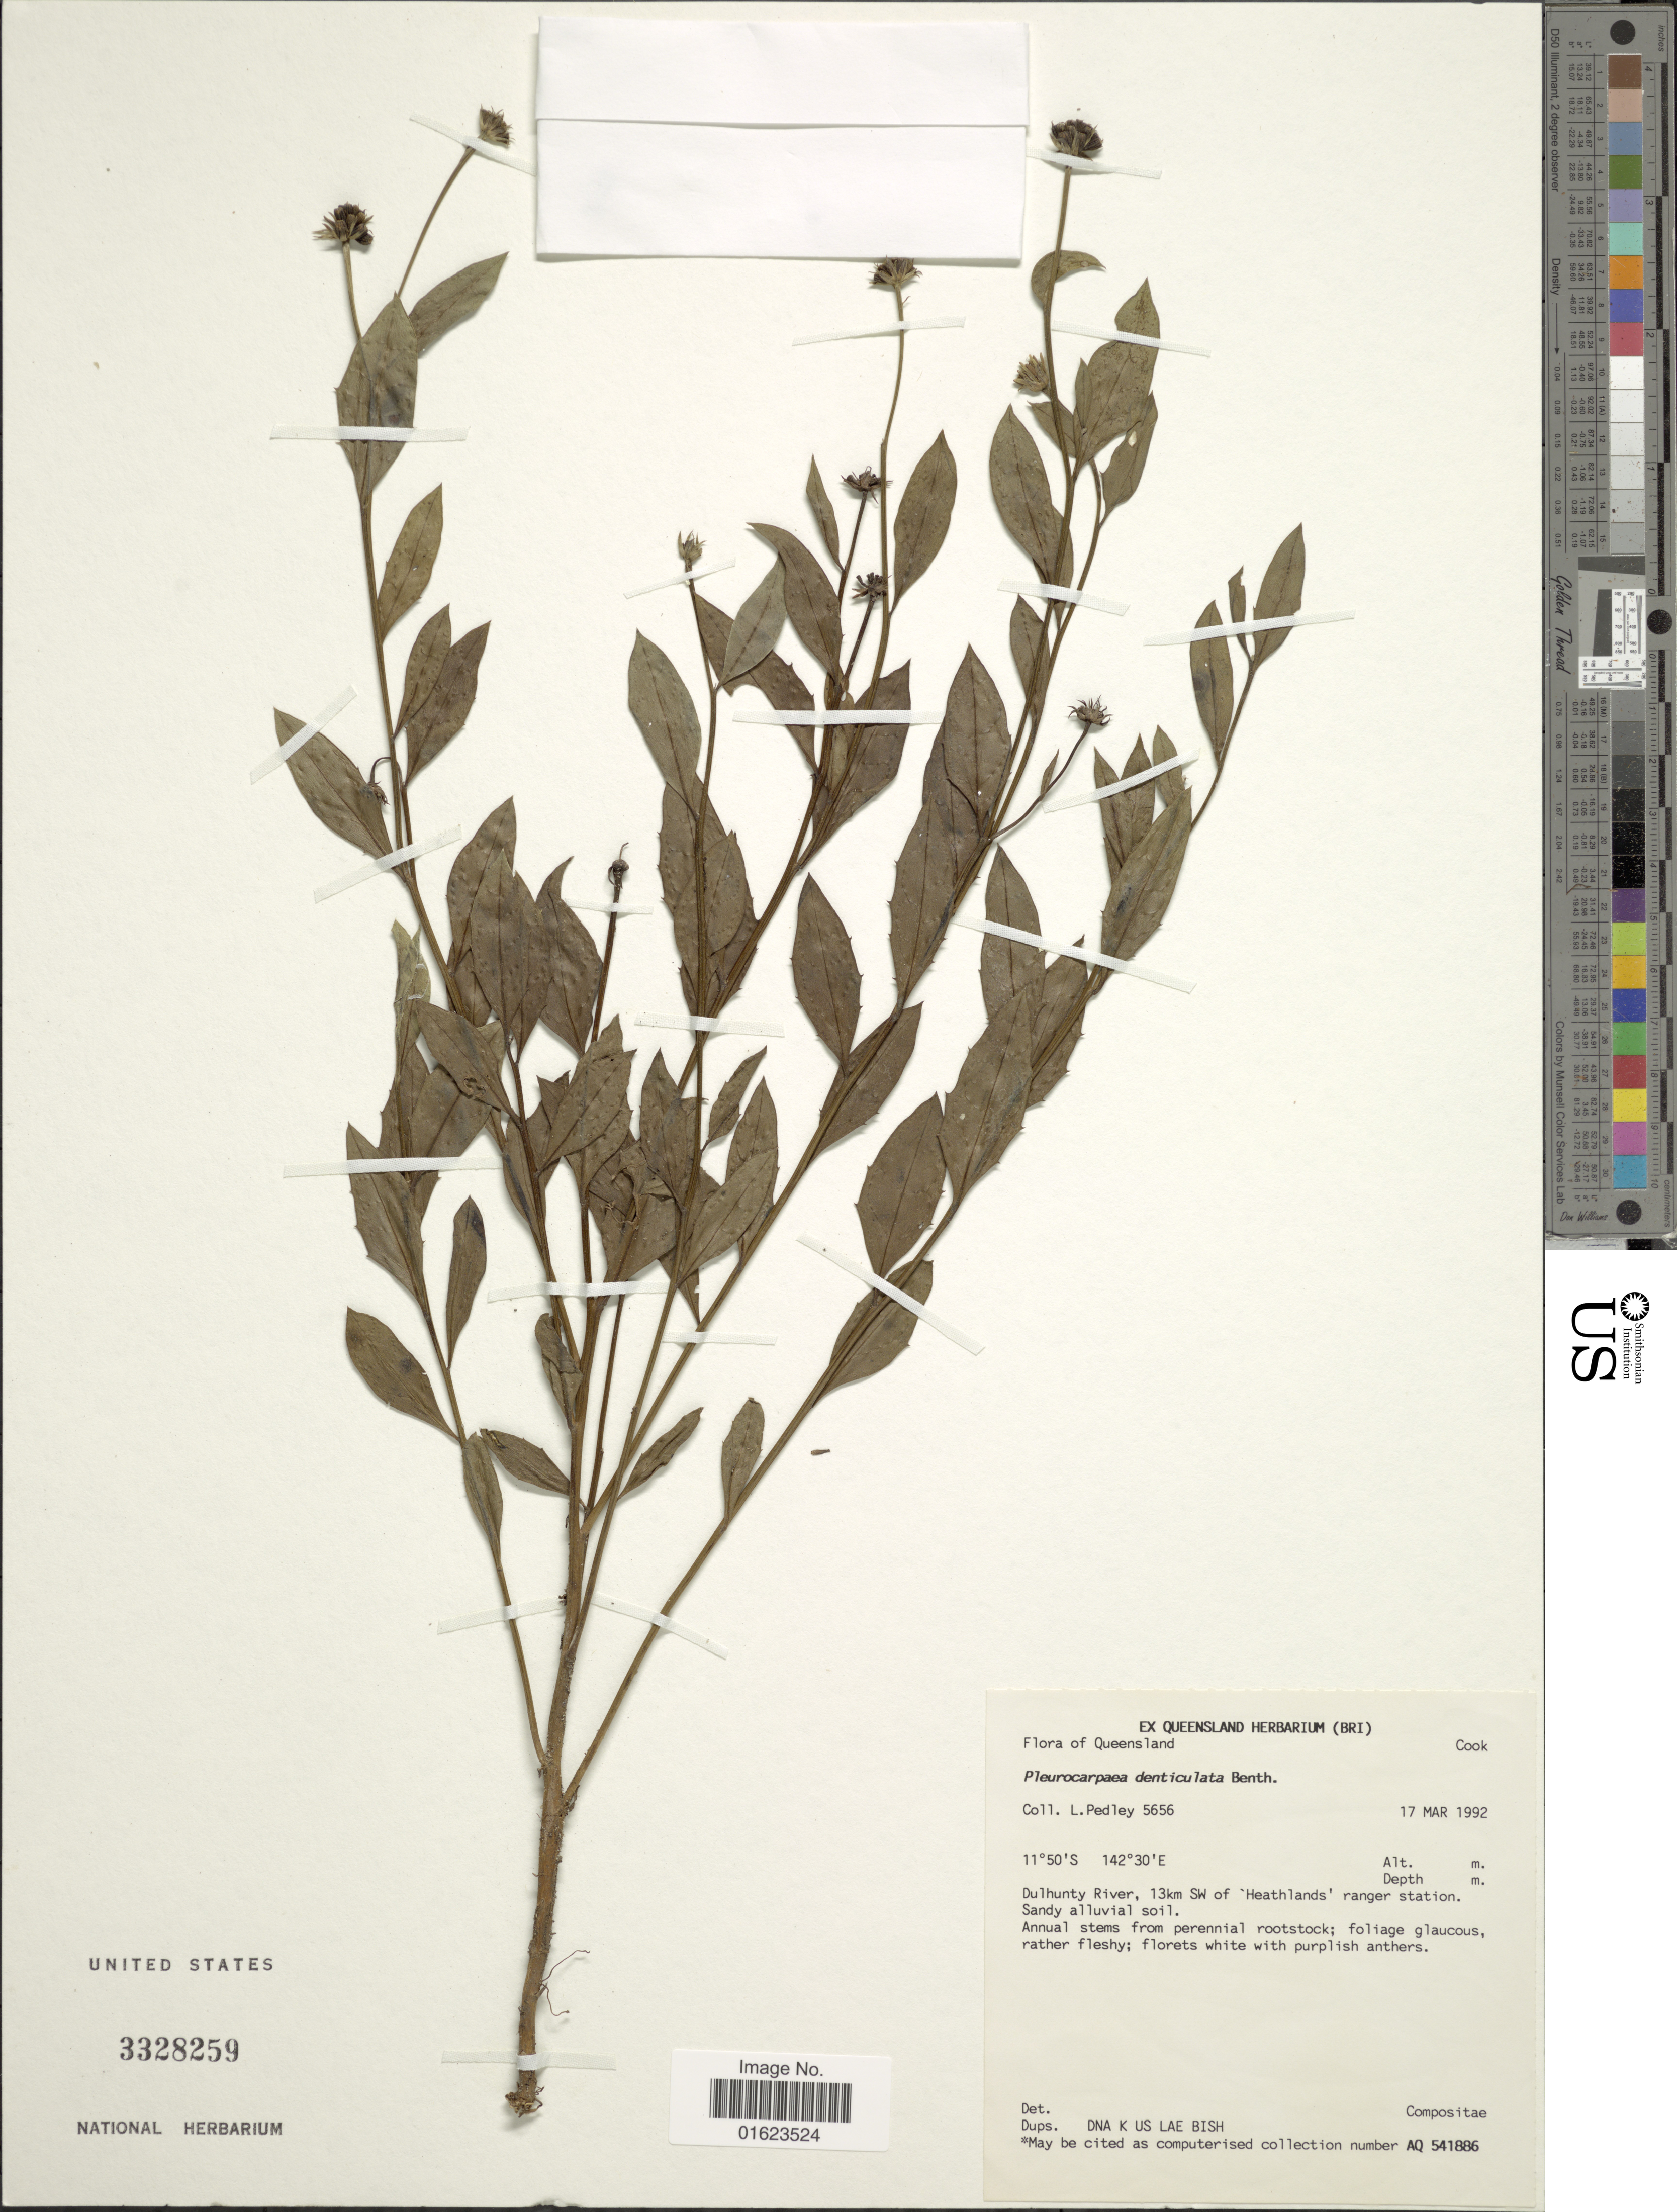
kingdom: Plantae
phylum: Tracheophyta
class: Magnoliopsida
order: Asterales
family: Asteraceae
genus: Pleurocarpaea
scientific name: Pleurocarpaea denticulata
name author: Benth.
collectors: L. Pedley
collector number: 5656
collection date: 1992-03-17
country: Australia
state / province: Queensland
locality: Queensland, Dulhunty River, 13km SW of 'Heathlands'ranger station.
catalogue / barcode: US 328259